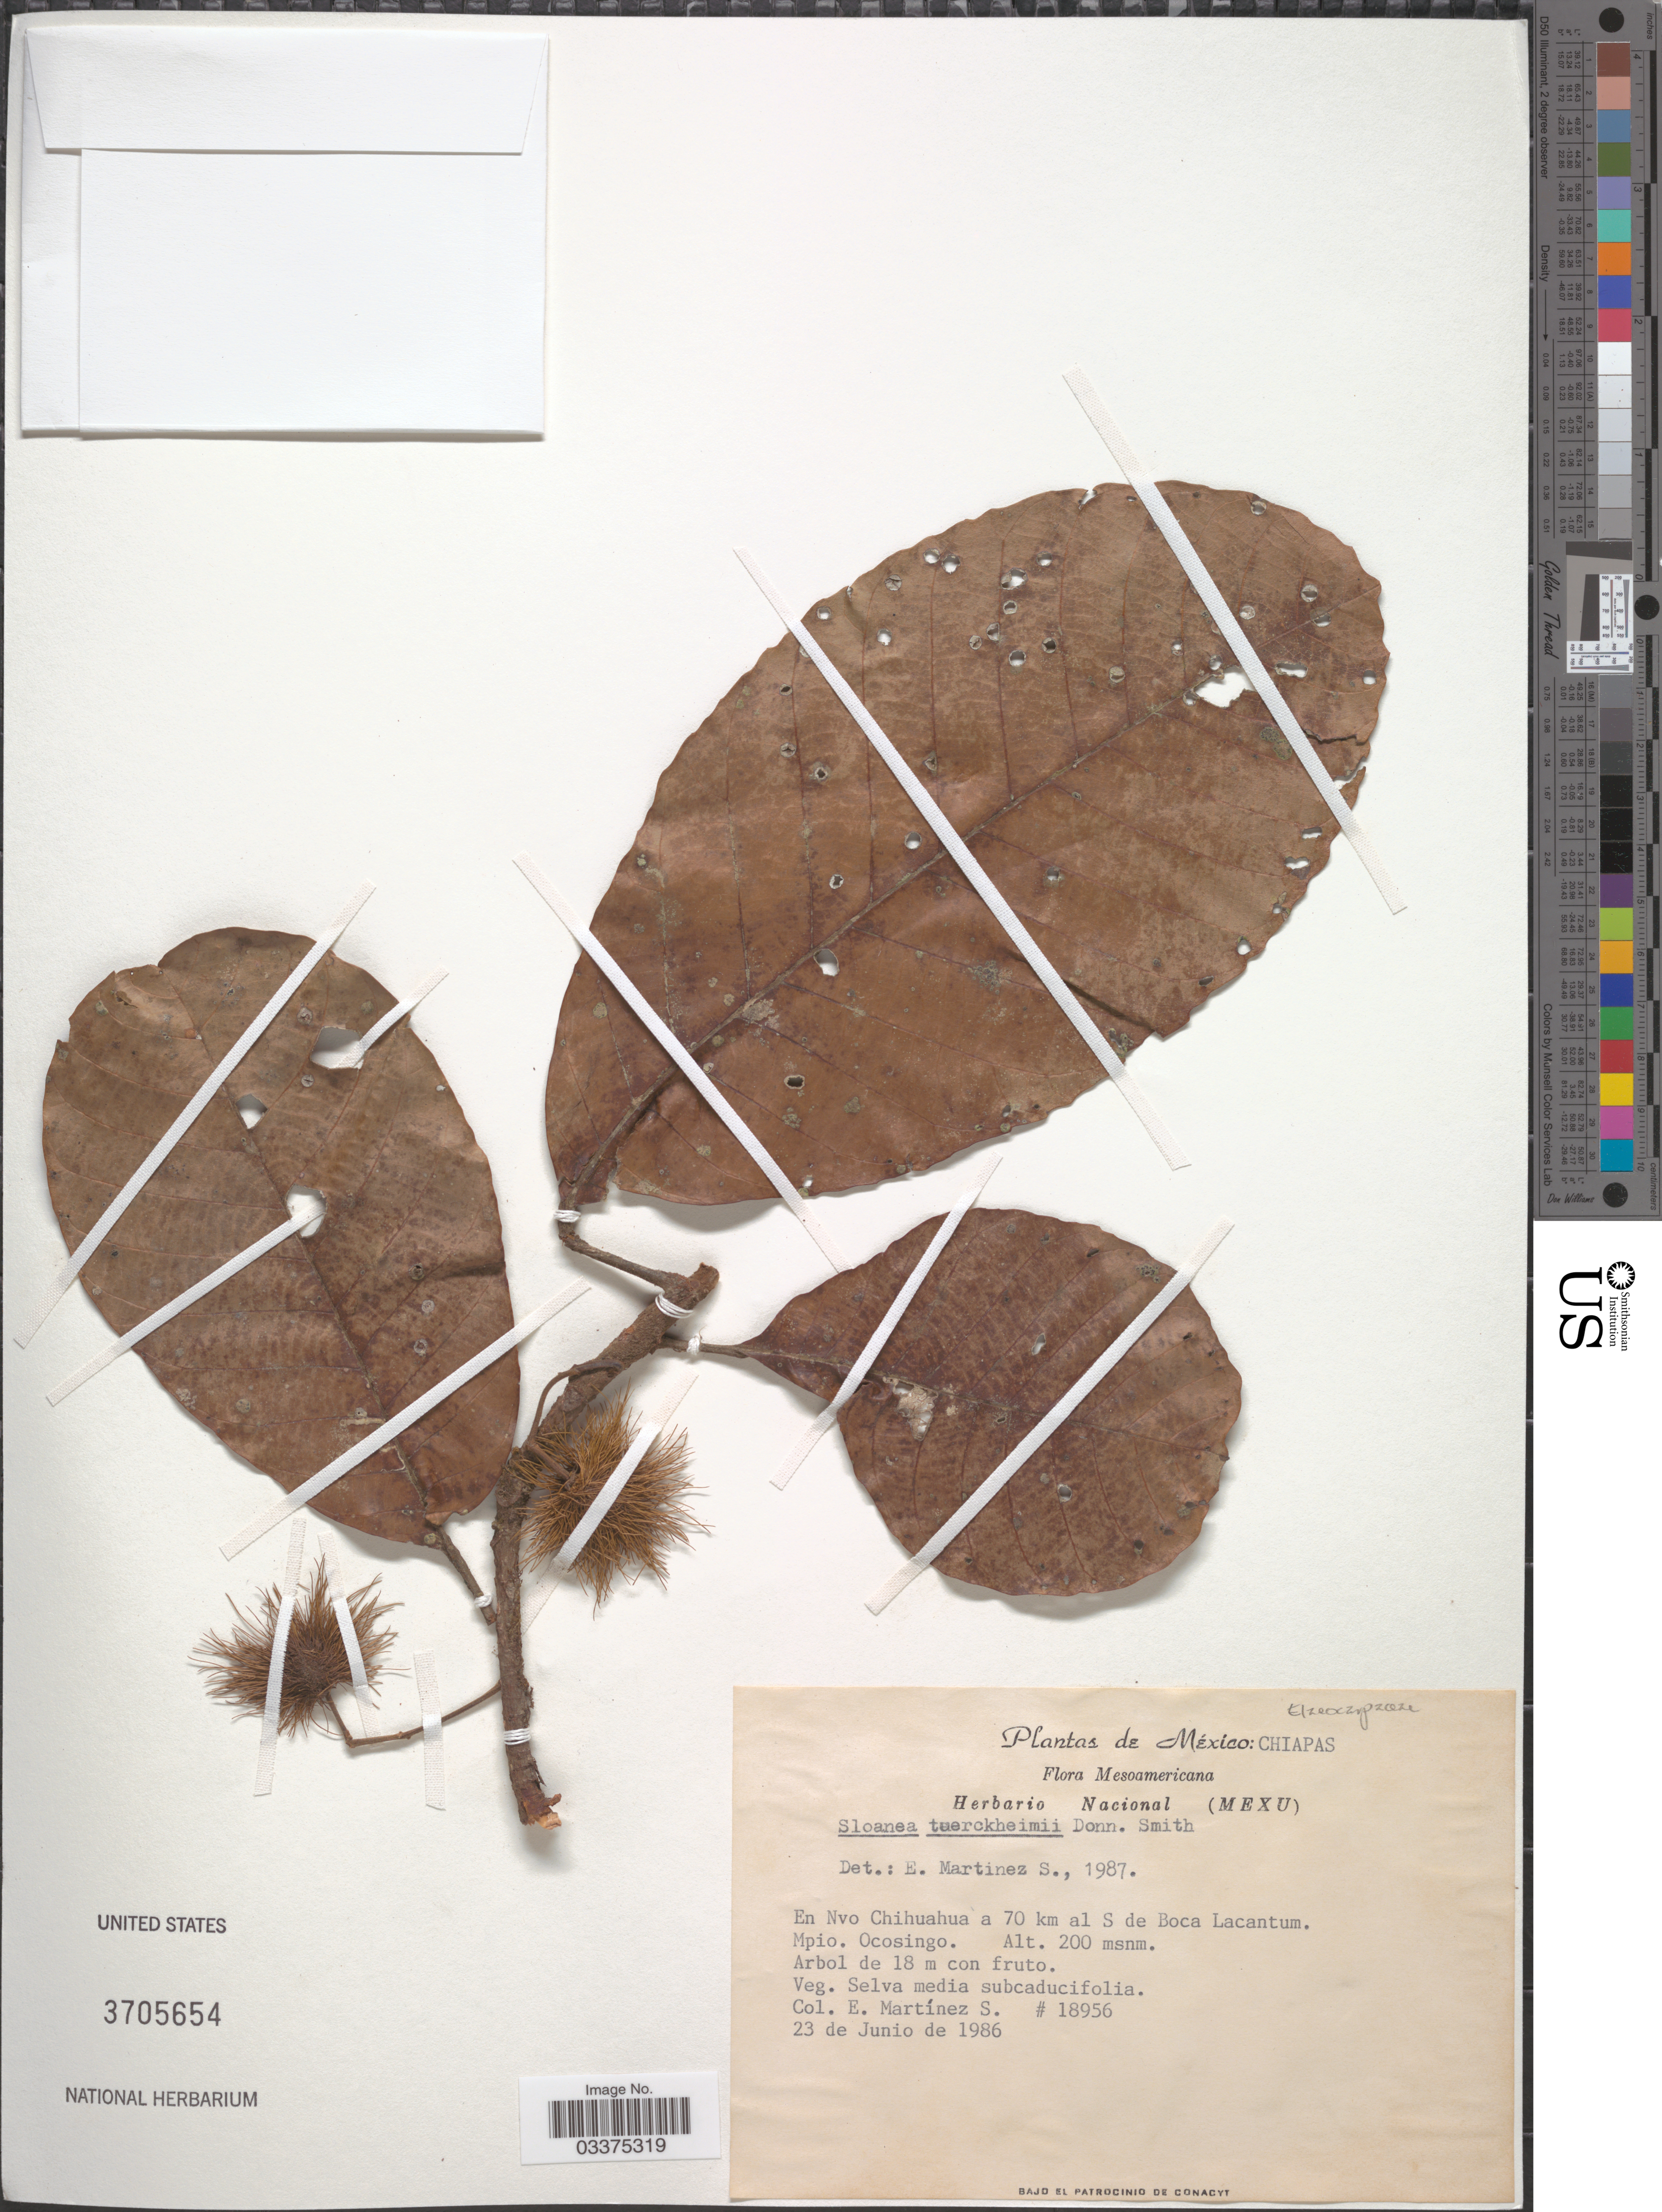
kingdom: Plantae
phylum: Tracheophyta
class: Magnoliopsida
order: Oxalidales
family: Elaeocarpaceae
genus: Sloanea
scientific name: Sloanea tuerckheimii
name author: Donn. Sm.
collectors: E. M. Martínez S.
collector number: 18956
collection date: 1986-06-23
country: Mexico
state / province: Chiapas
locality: Mesoamericana. En Nvo Chihuahua a 70 km al S de Boca Lacantum. Mpio. Ocosingo.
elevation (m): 200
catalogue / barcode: US 3705654